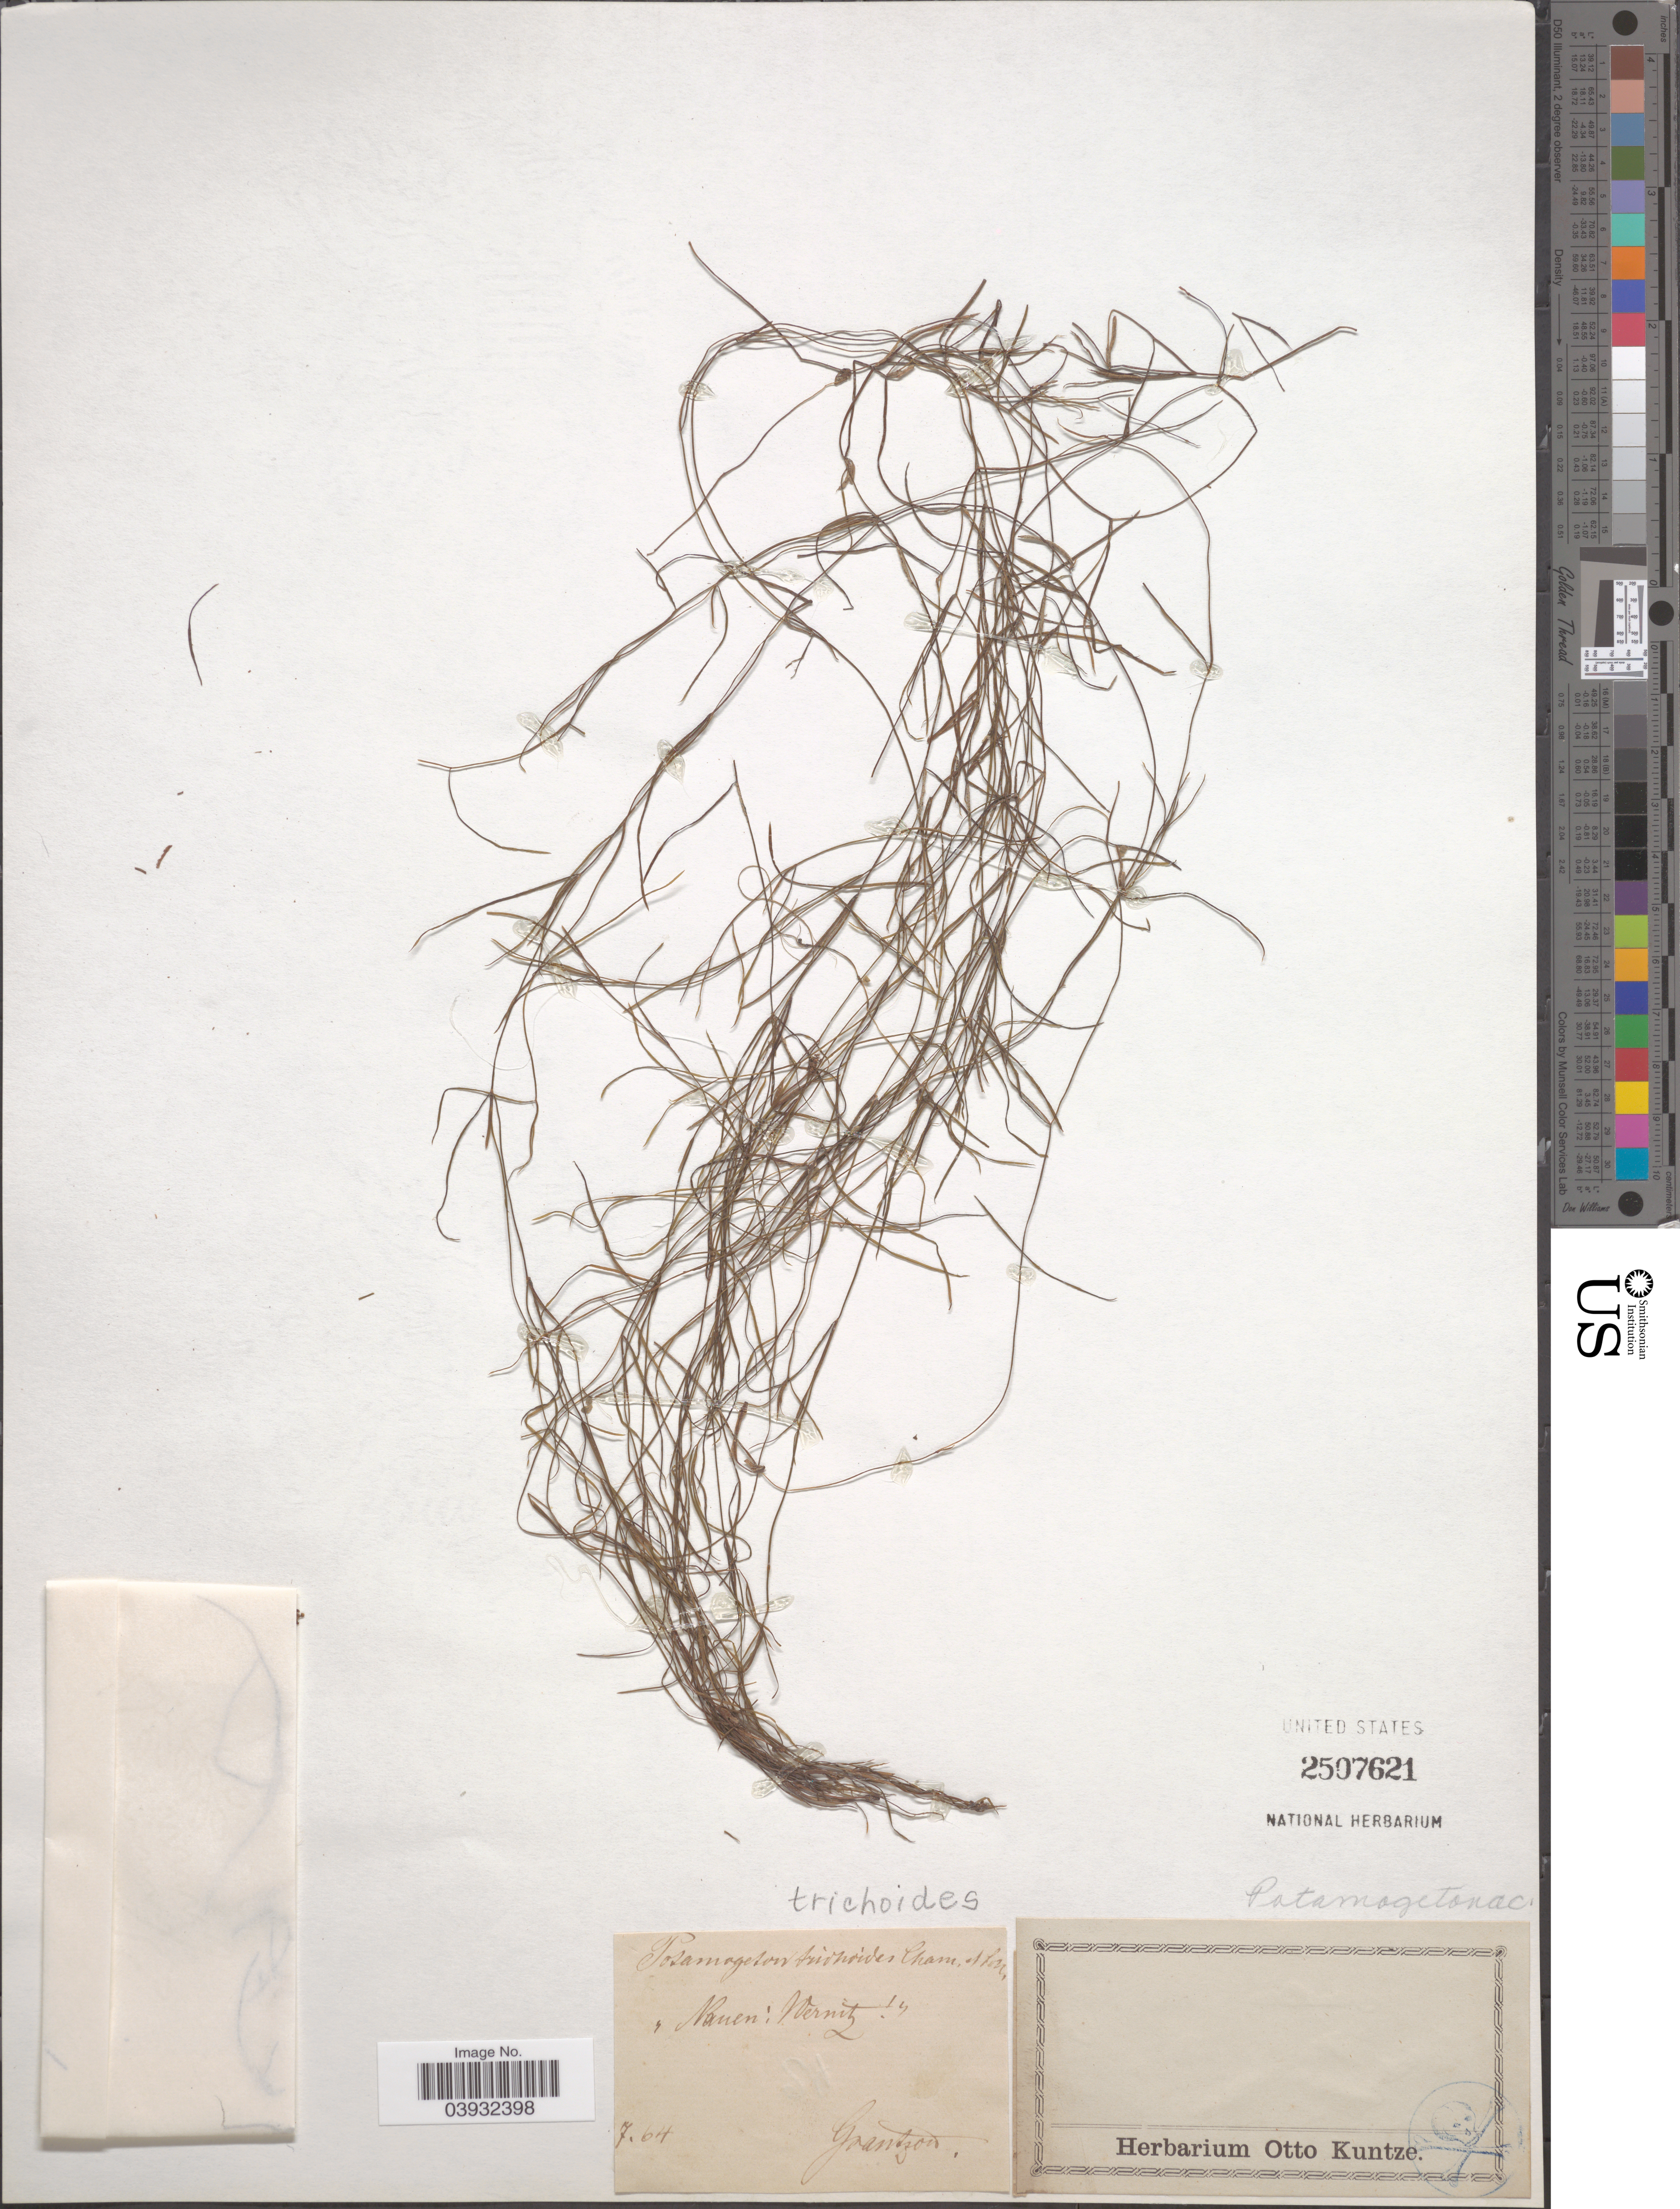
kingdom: Plantae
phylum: Tracheophyta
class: Liliopsida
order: Alismatales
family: Potamogetonaceae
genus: Potamogeton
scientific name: Potamogeton trichoides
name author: Cham. & Schltdl.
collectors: Grantzow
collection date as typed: Transcribed d/m/y: /7/64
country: Germany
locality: Nauen: Wernitz.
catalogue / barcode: US 2507621